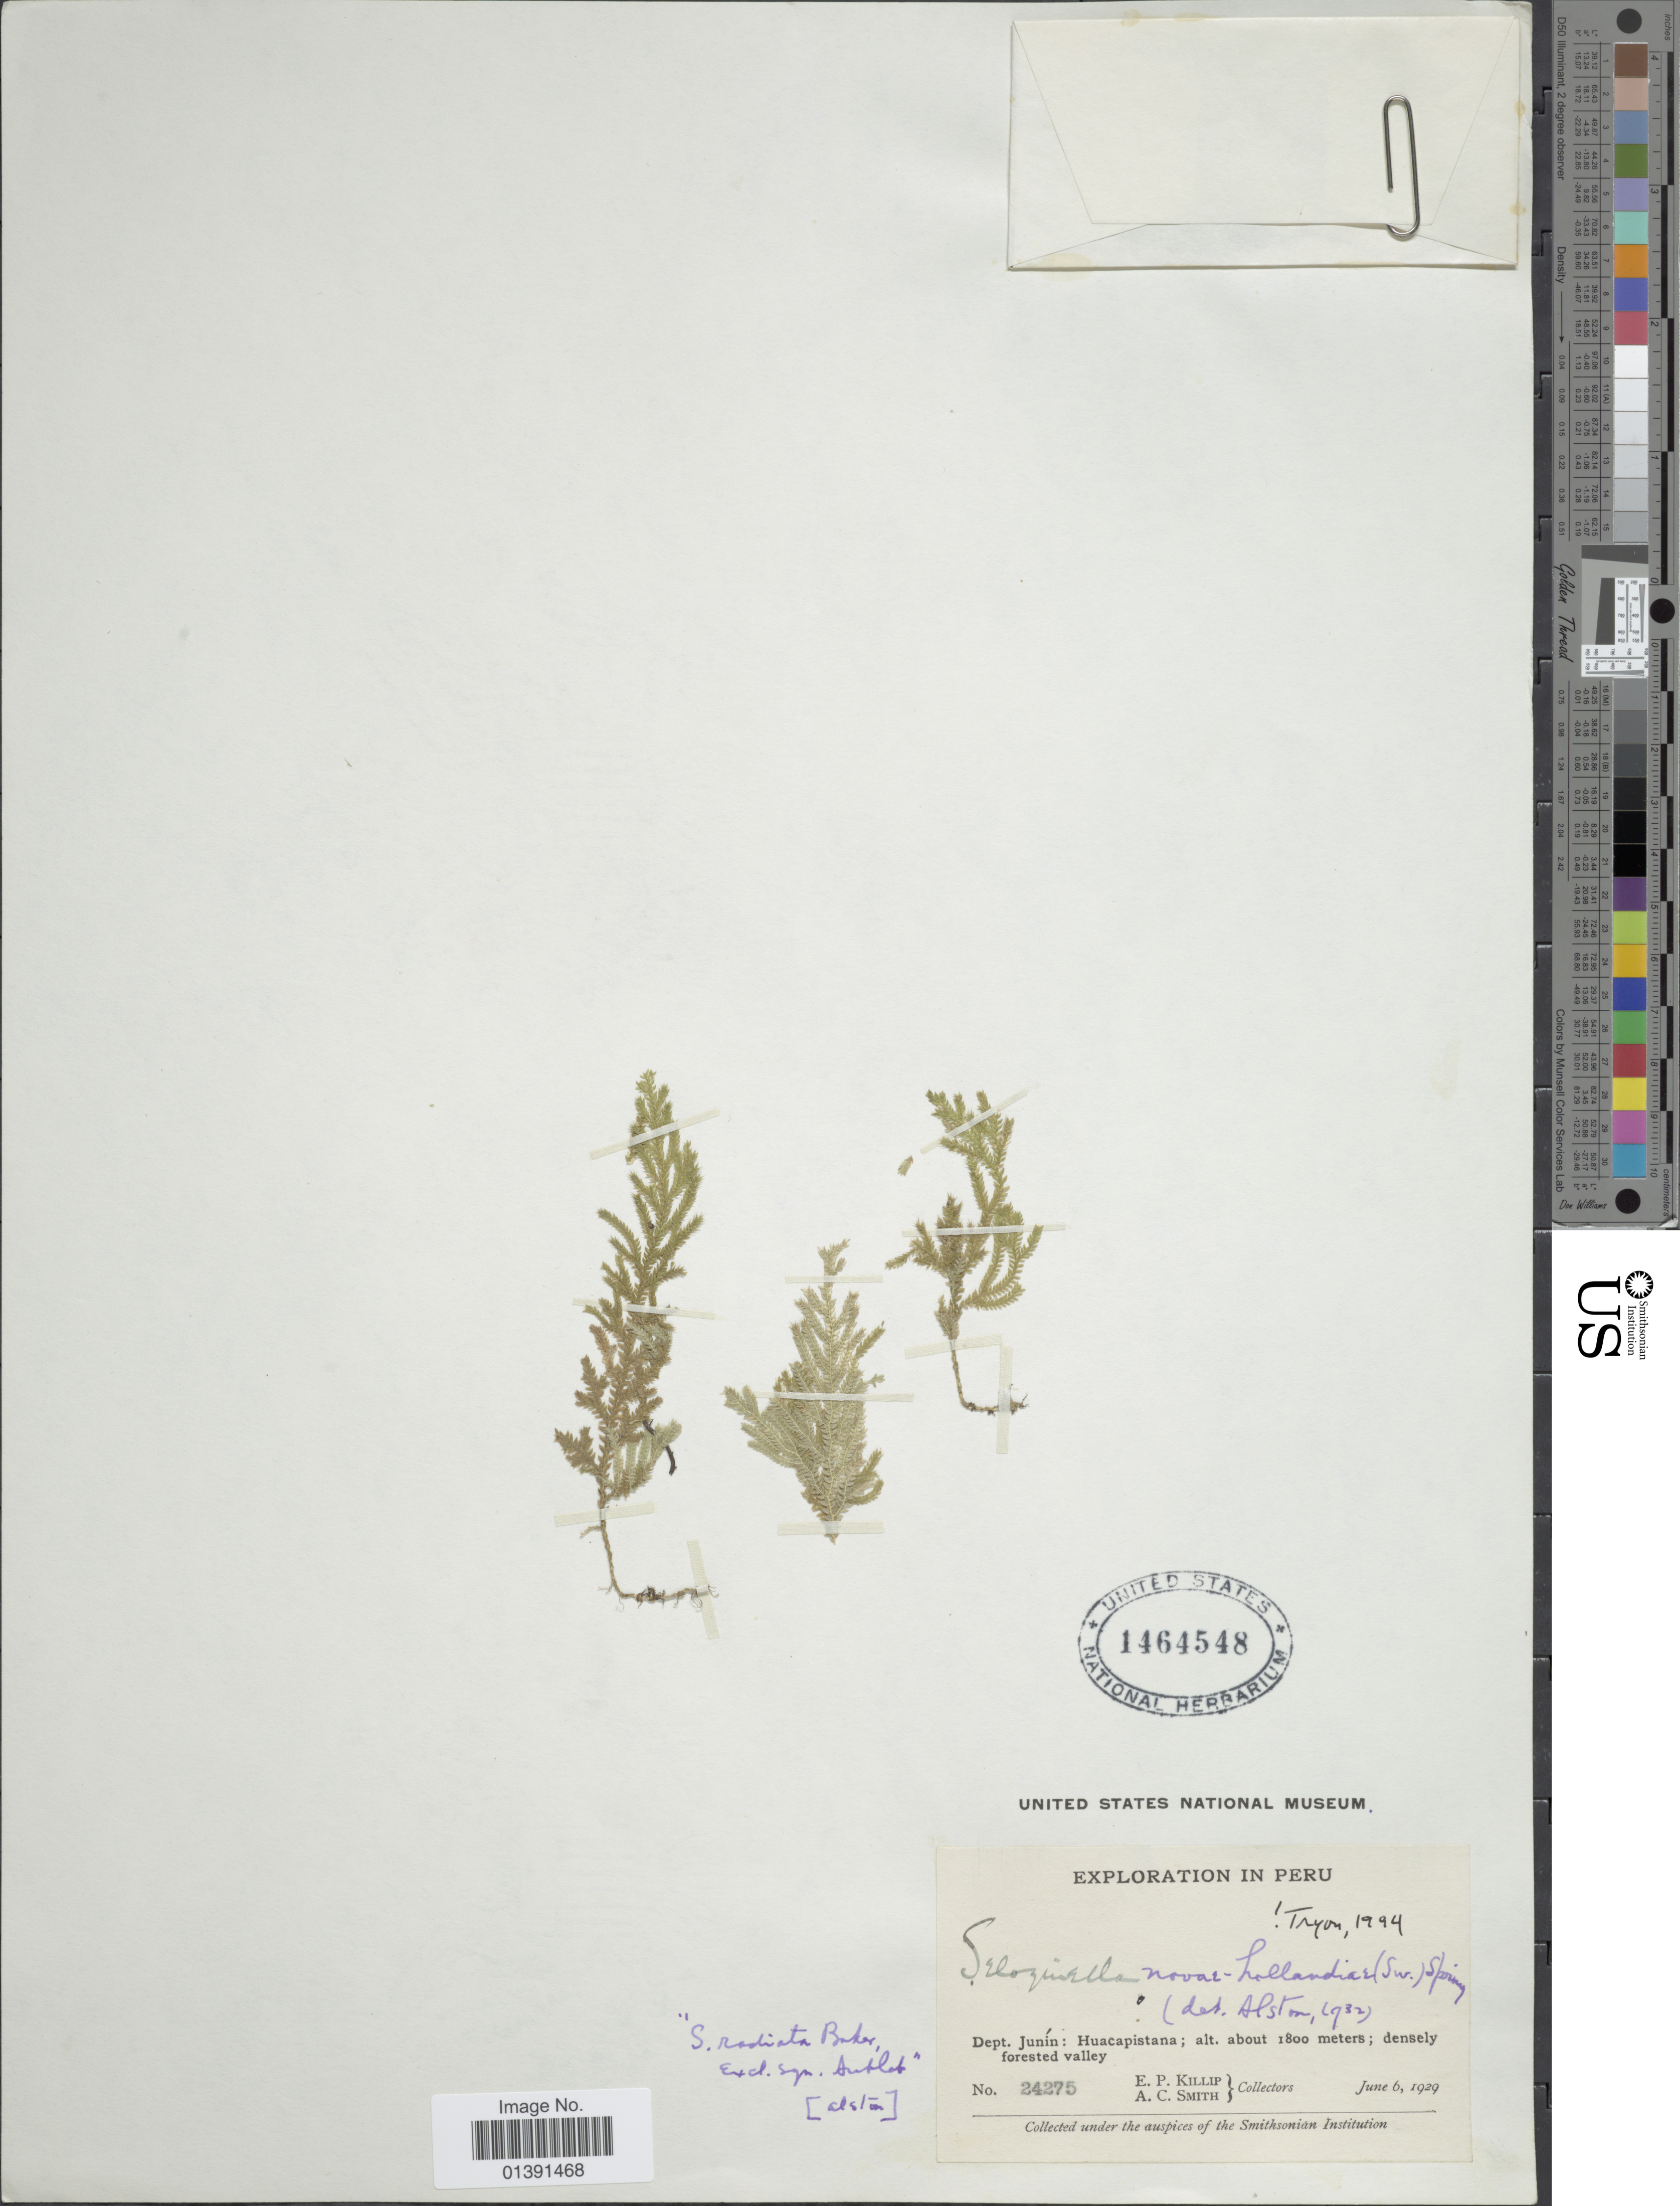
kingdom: Plantae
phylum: Tracheophyta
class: Lycopodiopsida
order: Selaginellales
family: Selaginellaceae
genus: Selaginella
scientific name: Selaginella novae-hollandiae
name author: (Sw.) Spring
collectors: E. P. Killip & A. C. Smith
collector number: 24275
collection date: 1929-06-06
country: Peru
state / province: Junín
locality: Huacapistana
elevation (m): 1800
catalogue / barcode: US 1464548